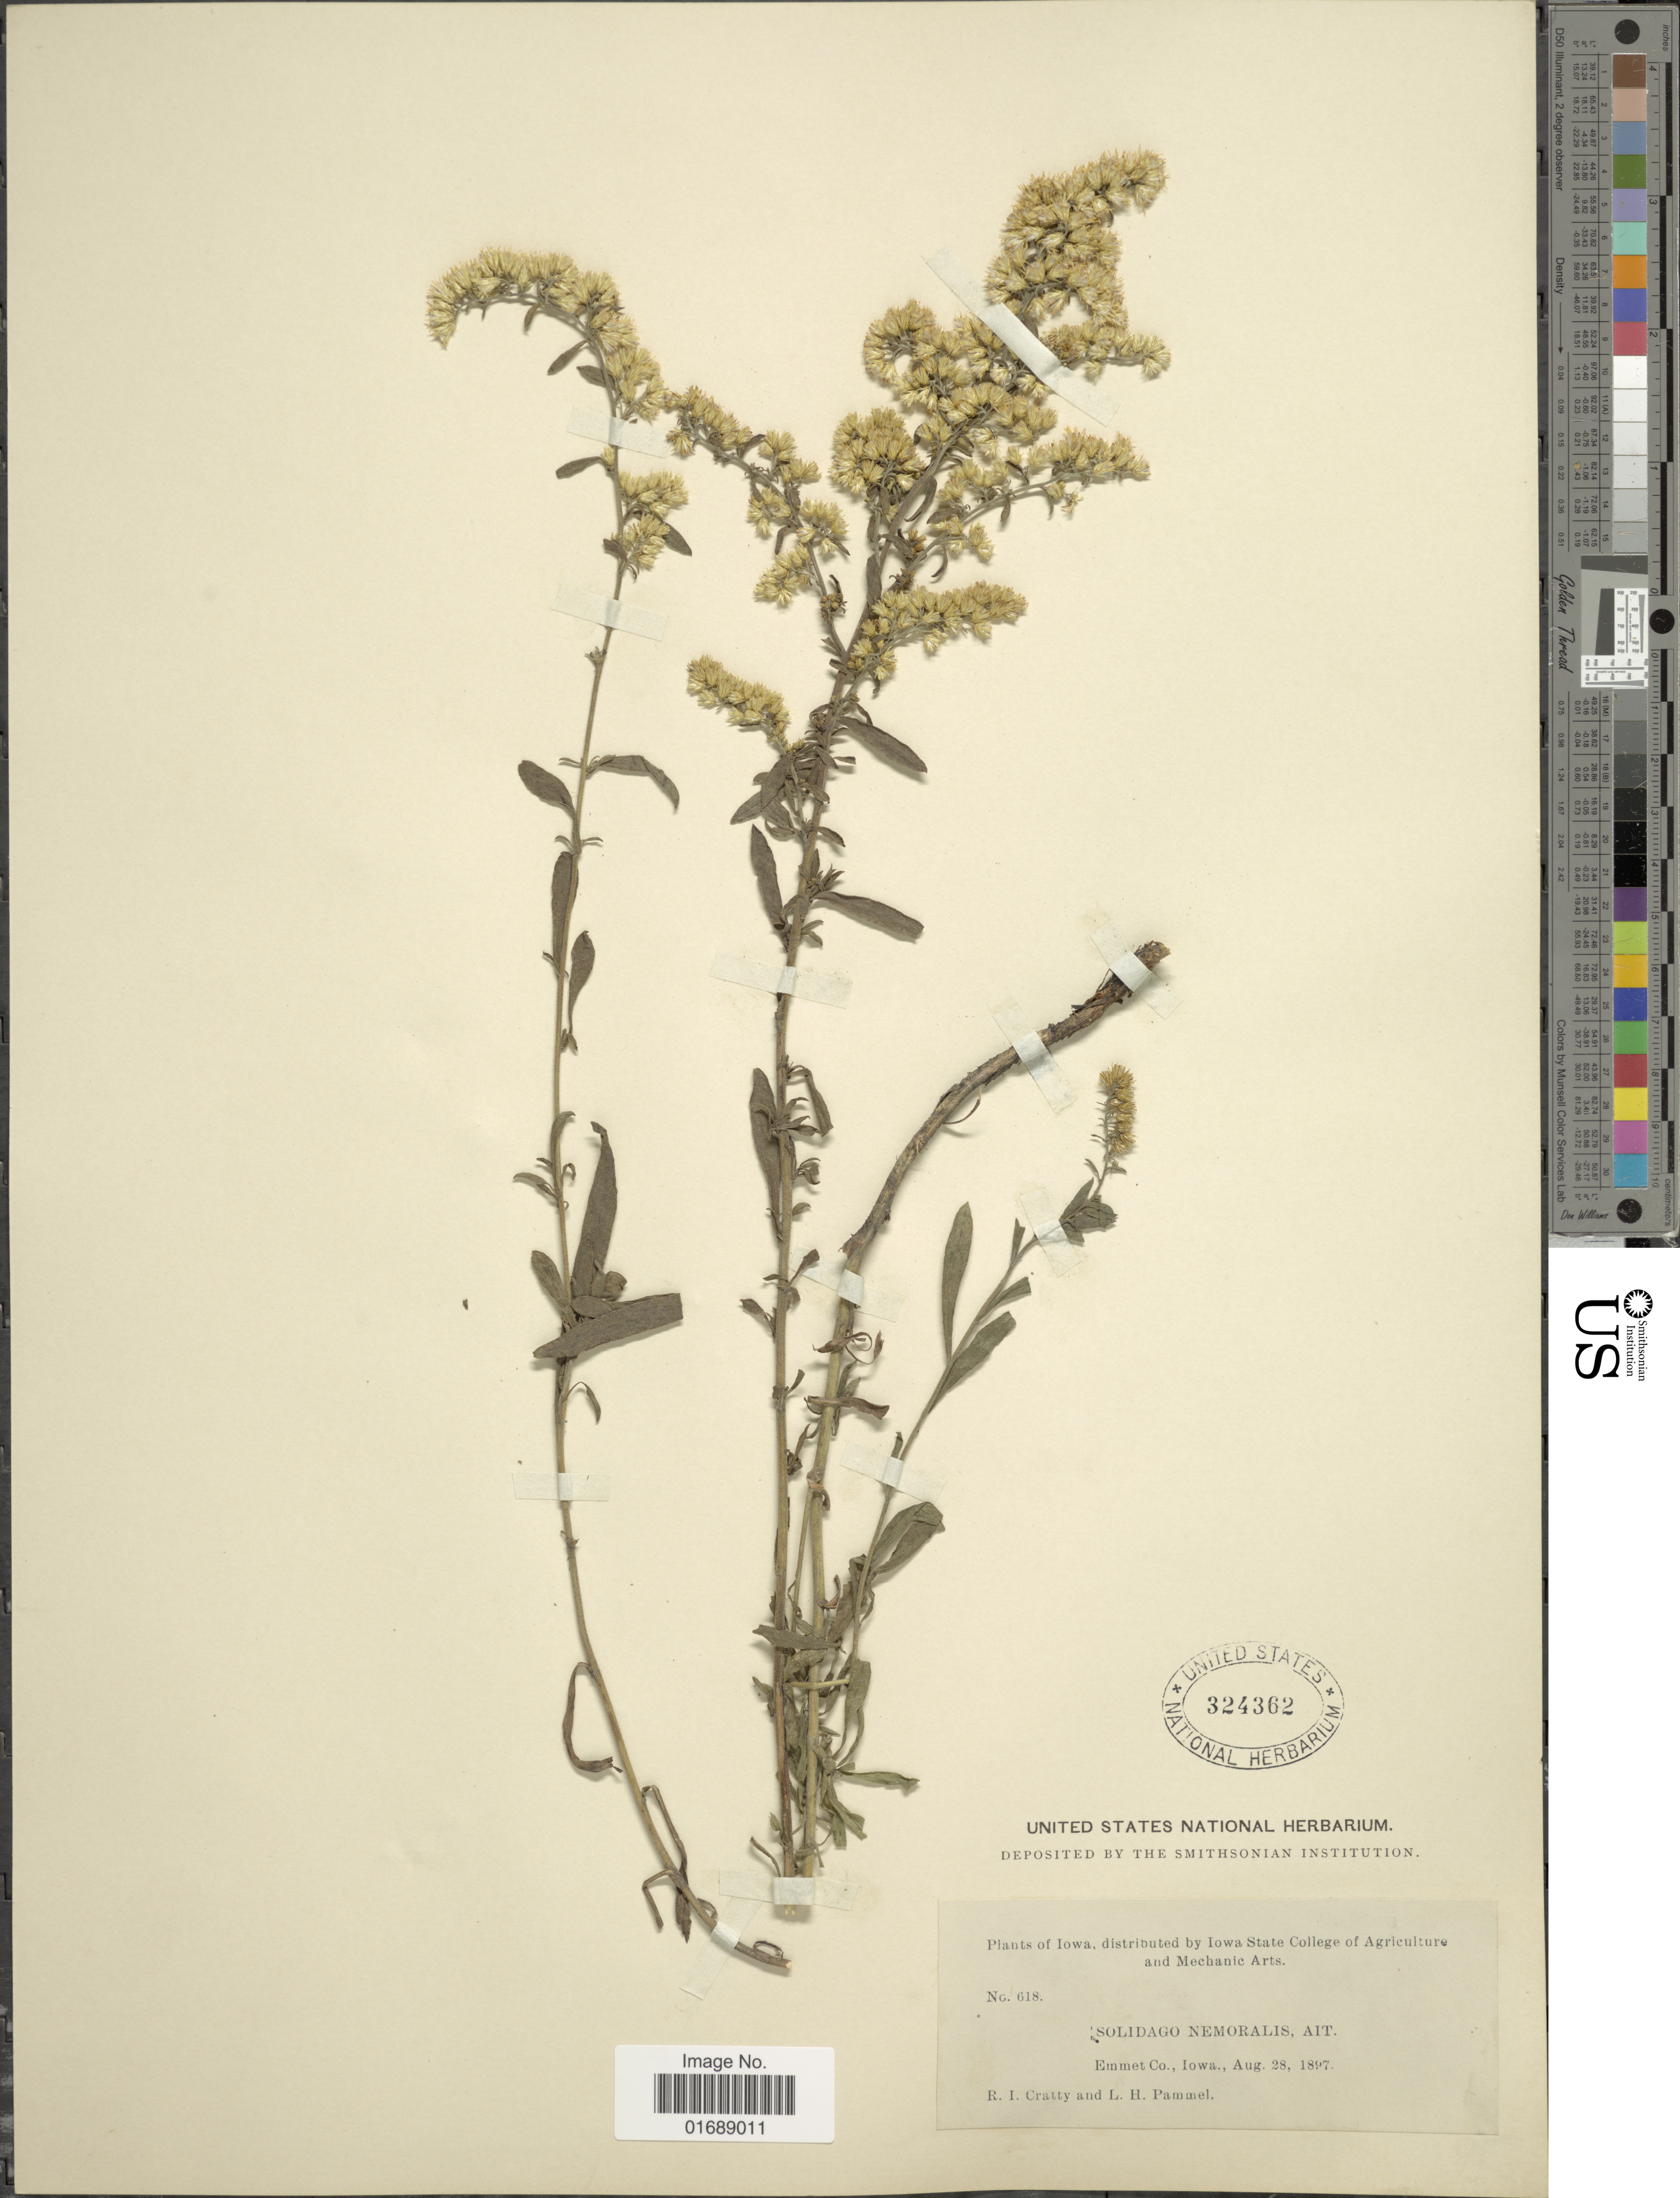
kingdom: Plantae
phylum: Tracheophyta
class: Magnoliopsida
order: Asterales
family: Asteraceae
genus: Solidago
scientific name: Solidago nemoralis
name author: Aiton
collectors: R. Cratty & L. Pammel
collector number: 618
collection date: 1897-08-28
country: United States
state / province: Iowa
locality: Emmet Co.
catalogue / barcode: US 324362